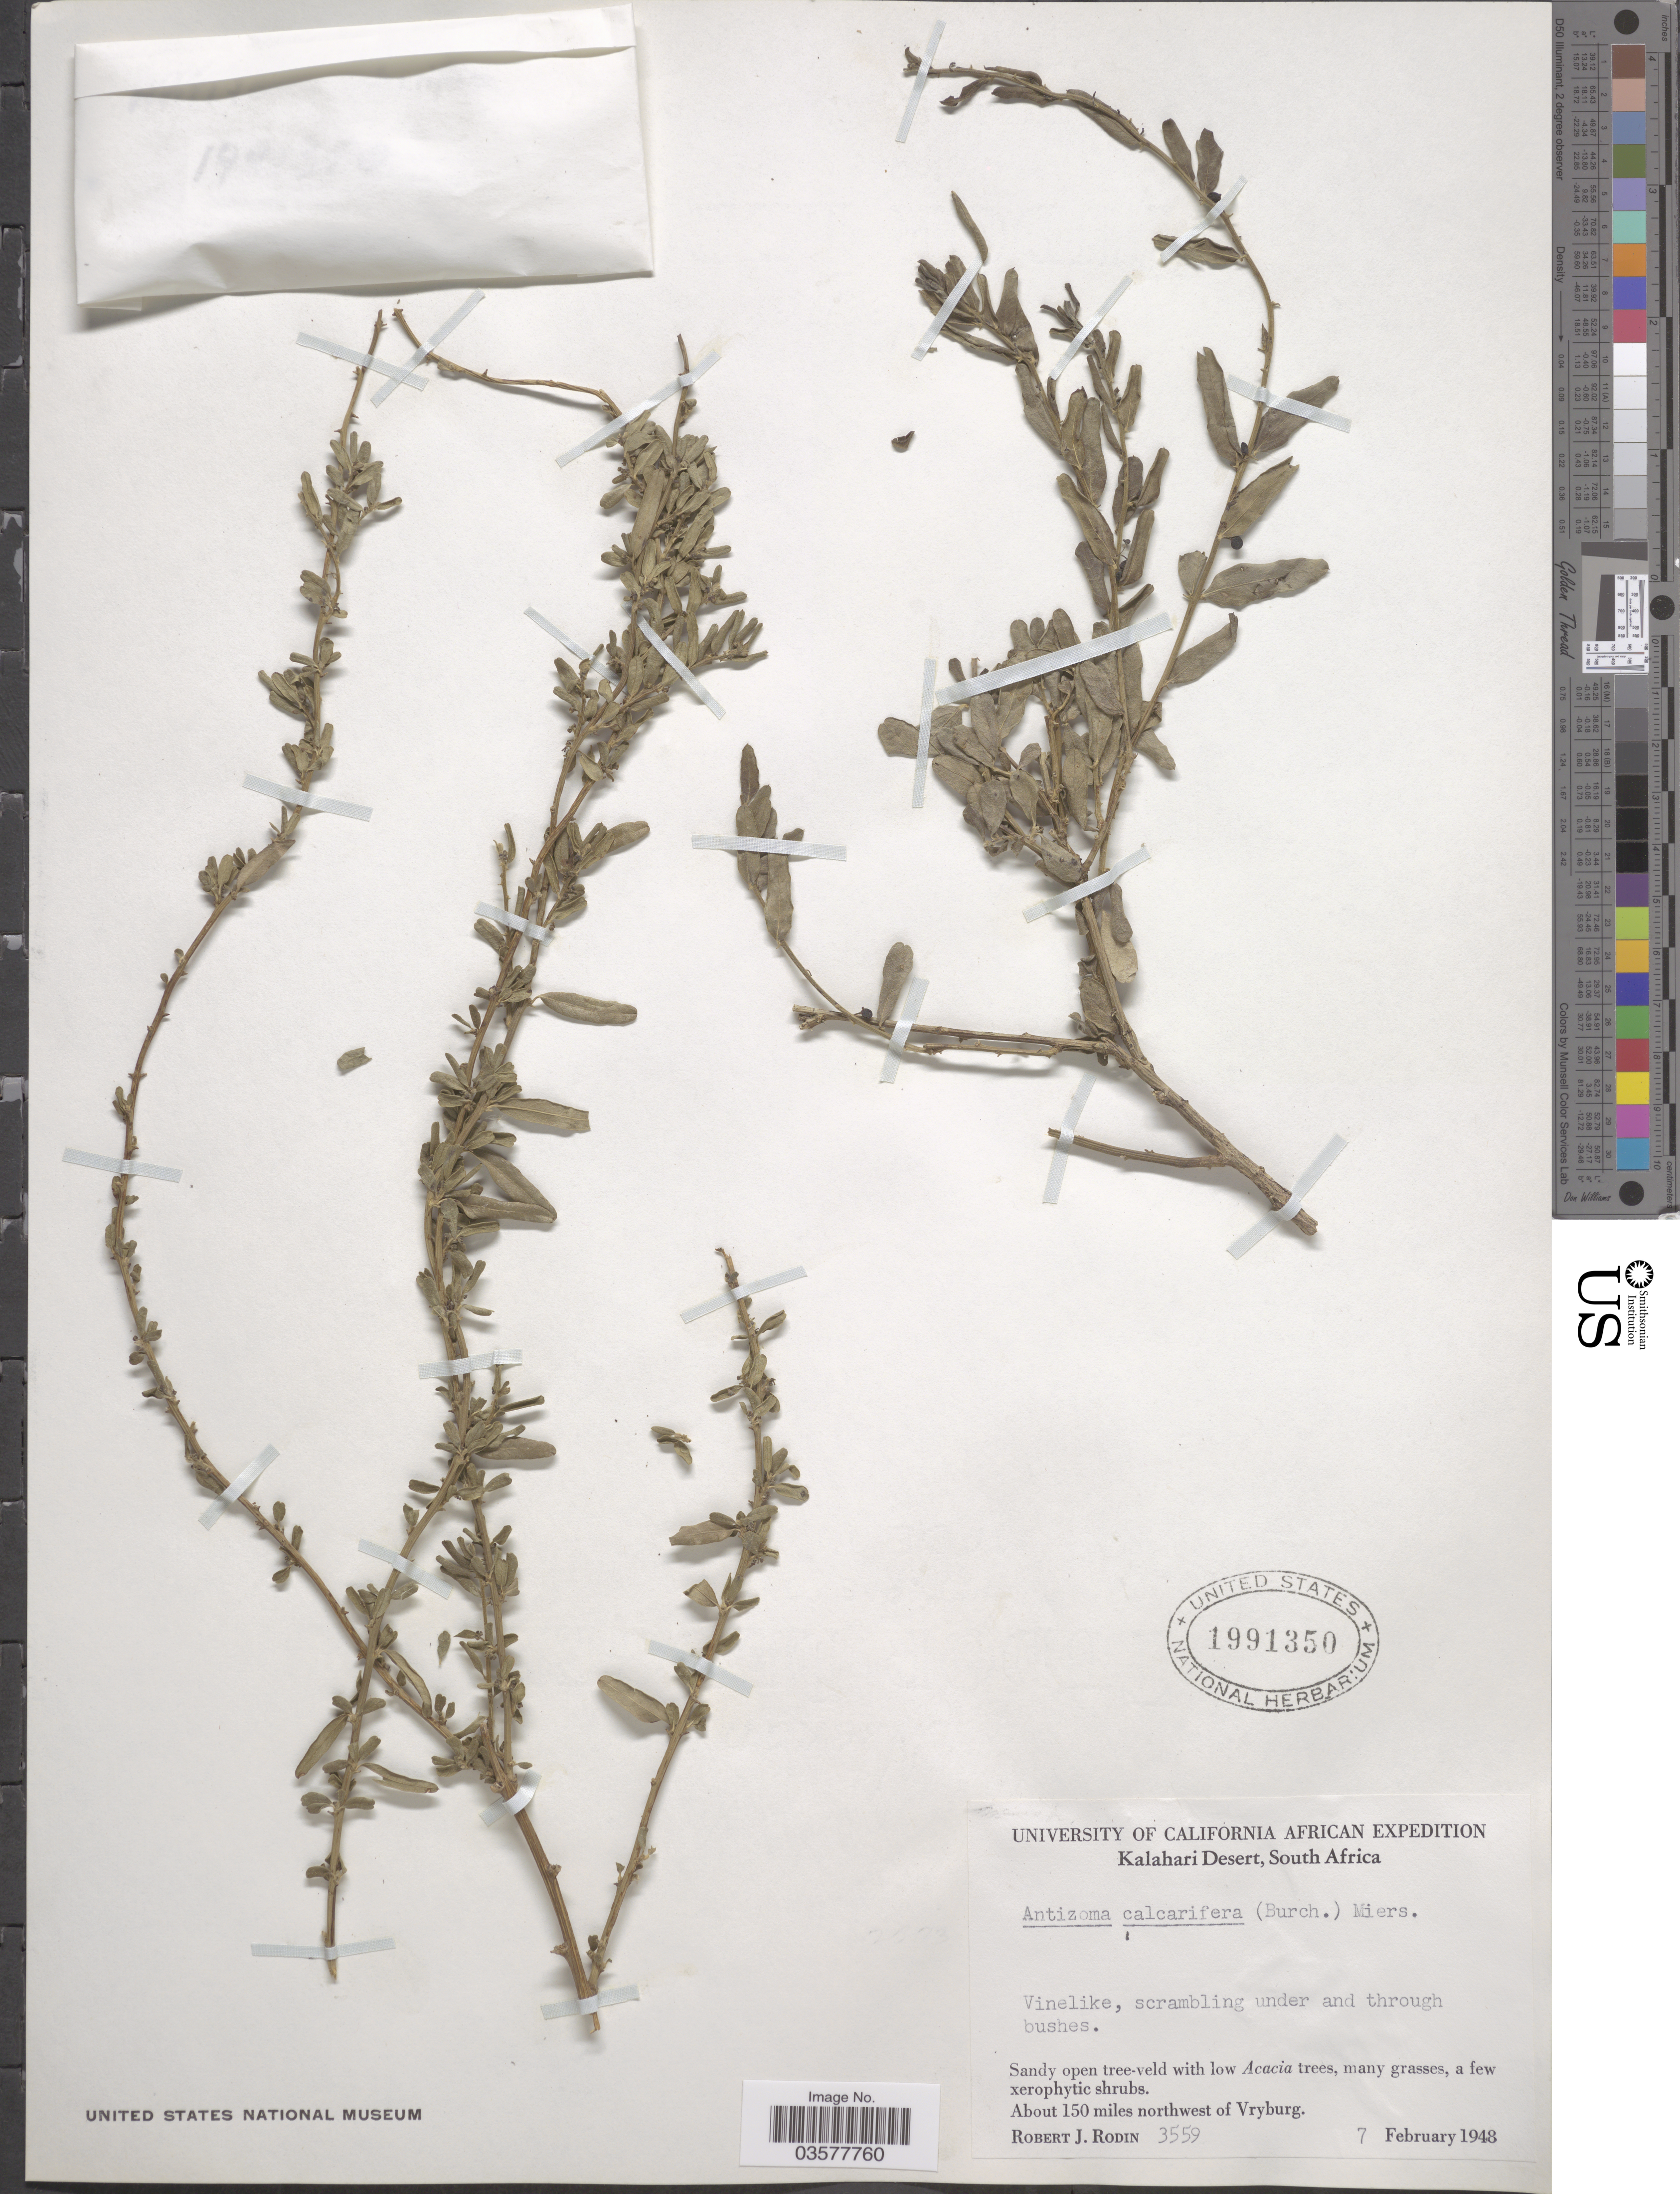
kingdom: Plantae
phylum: Tracheophyta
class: Magnoliopsida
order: Ranunculales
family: Menispermaceae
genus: Antizoma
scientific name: Antizoma angustifolia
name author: (Burch.) Miers ex Harv.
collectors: R. J. Rodin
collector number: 3559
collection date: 1948-02-07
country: South Africa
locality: Kalahari Desert. About 15 miles northwest of Vryburg.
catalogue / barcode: US 1991350